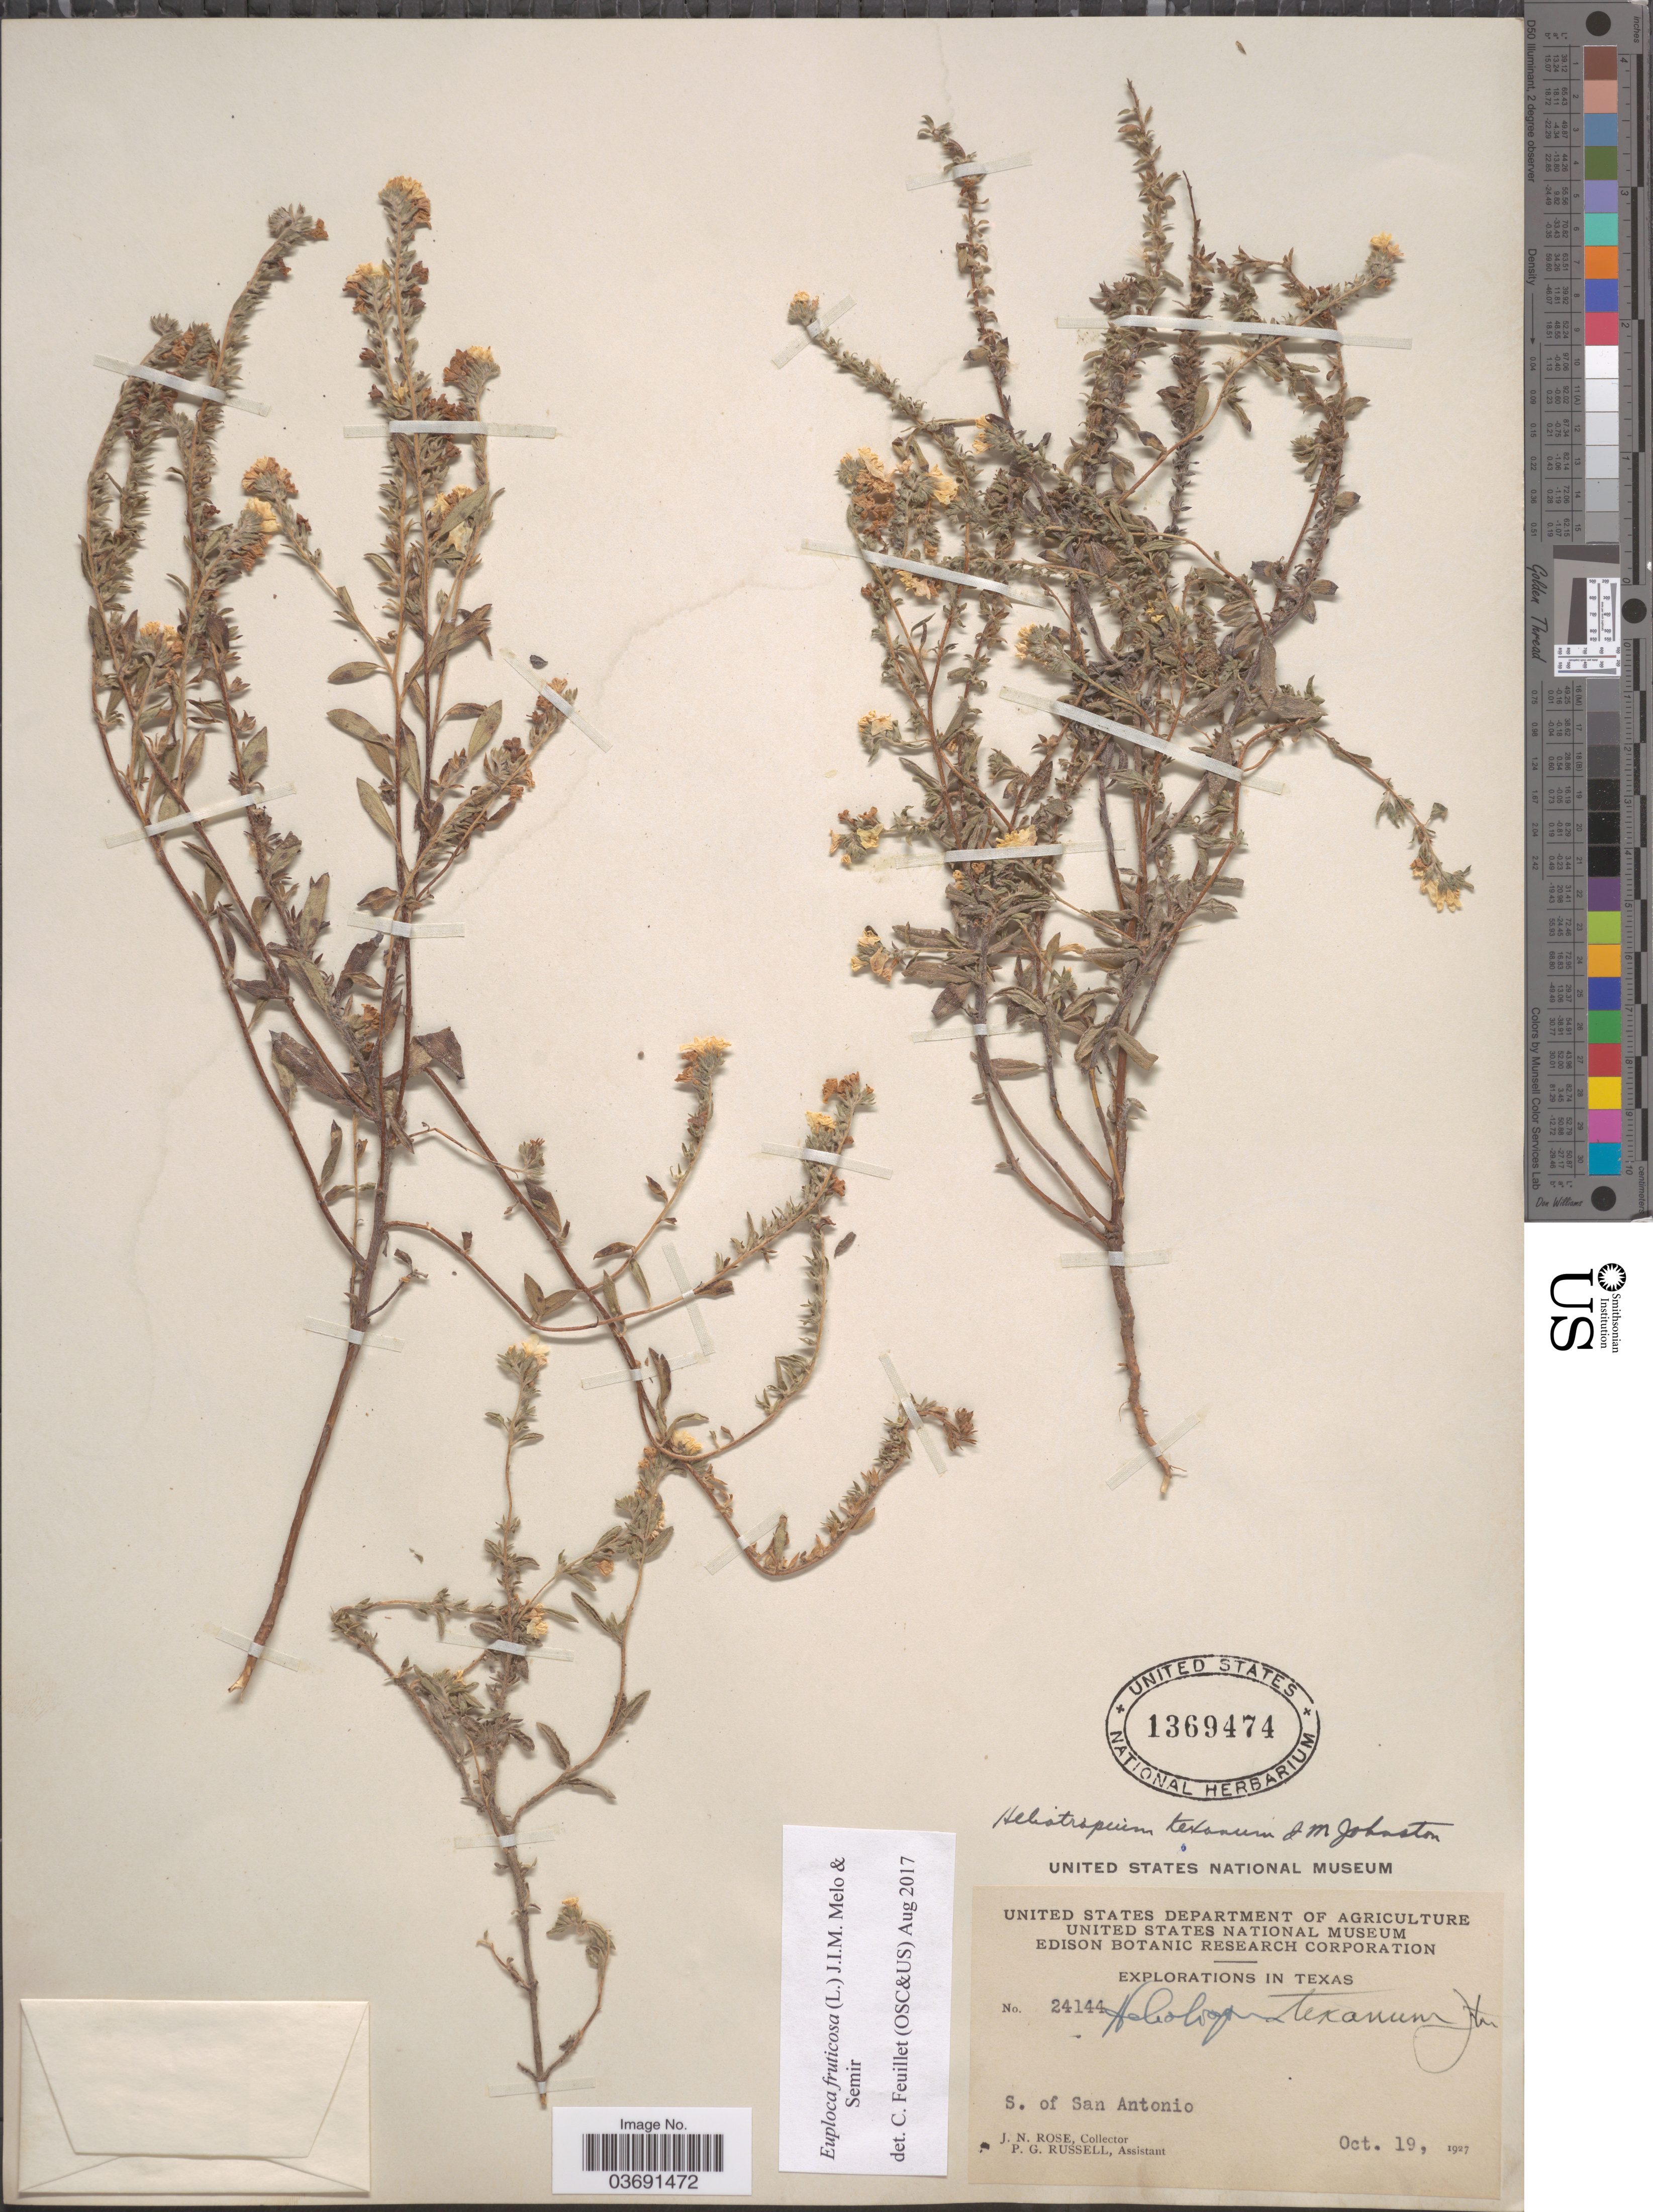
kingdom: Plantae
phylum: Tracheophyta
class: Magnoliopsida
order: Boraginales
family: Heliotropiaceae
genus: Euploca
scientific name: Euploca fruticosa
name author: (L.) J.I.M. Melo & Semir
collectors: J. N. Rose & P. G. Russell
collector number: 24144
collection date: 1927-10-19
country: United States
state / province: Texas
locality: S. of San Antonio.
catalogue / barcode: US 1369474